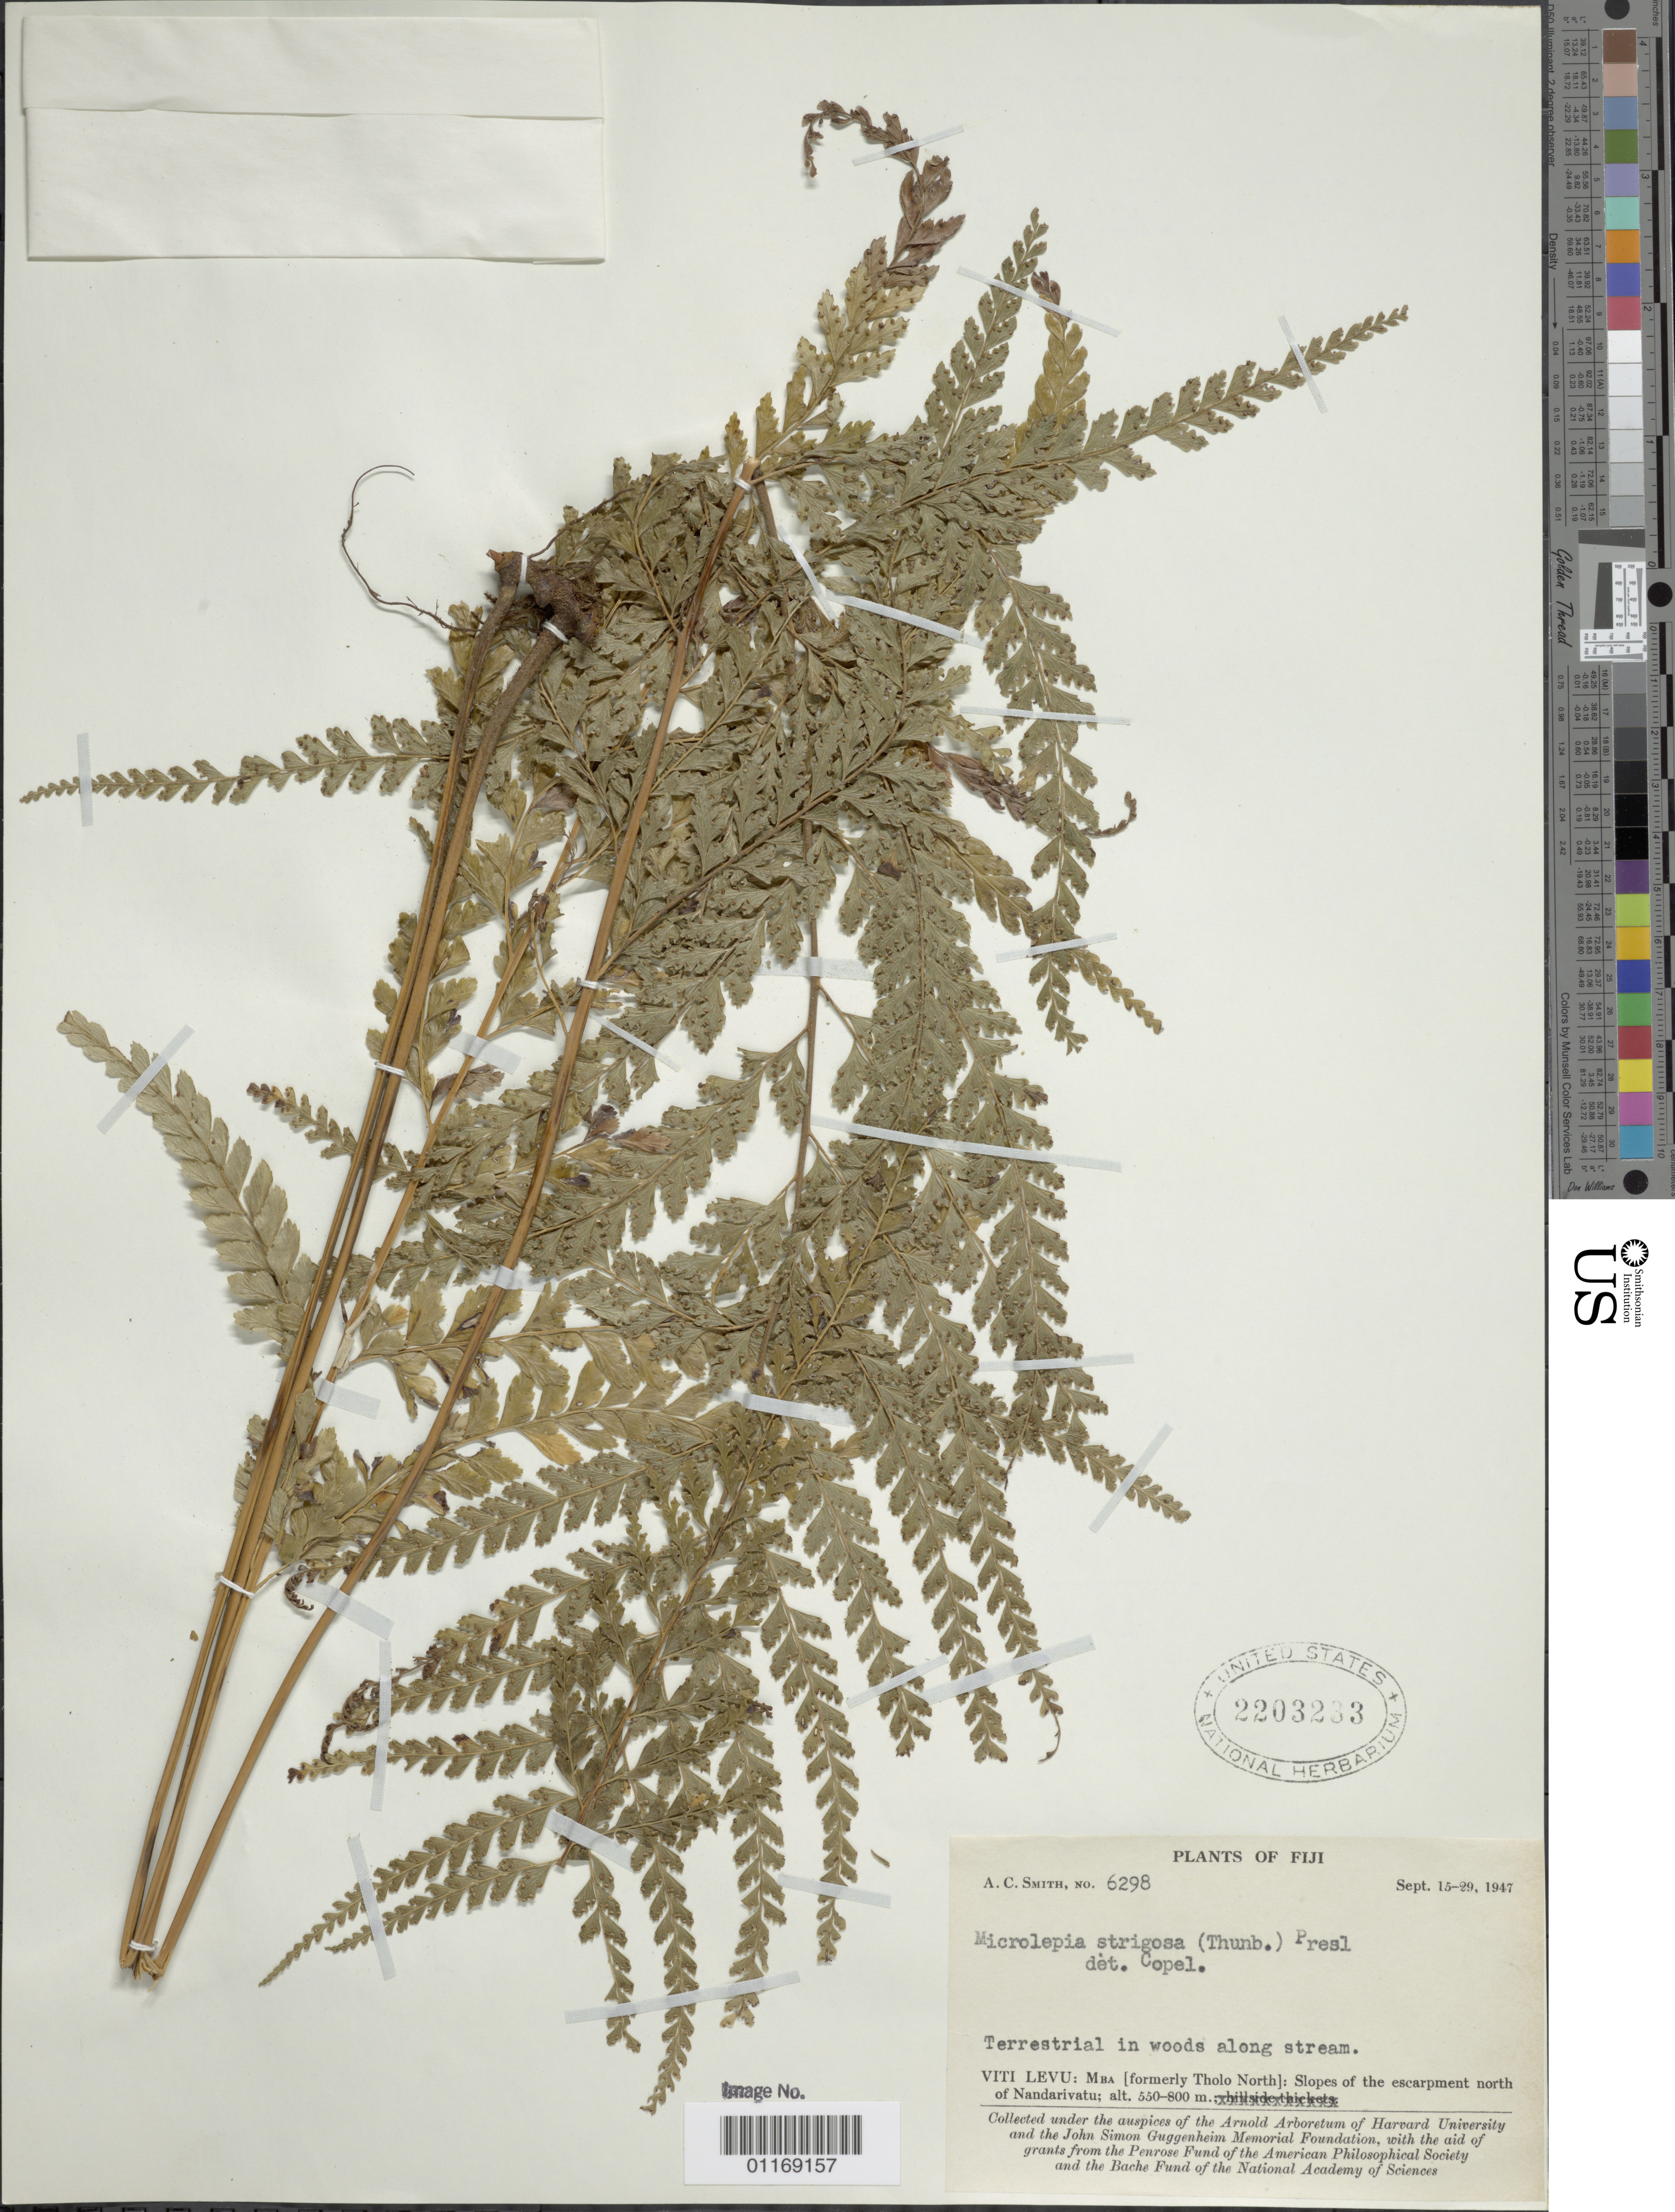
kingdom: Plantae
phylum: Tracheophyta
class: Polypodiopsida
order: Polypodiales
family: Dennstaedtiaceae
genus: Microlepia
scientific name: Microlepia speluncae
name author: (L.) T. Moore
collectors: C. A. Smith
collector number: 6298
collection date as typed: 15 Sep 1947 to 29 Sep 1947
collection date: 1947-09-15/1947-09-29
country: Fiji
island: Viti Levu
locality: MBA (formerly Tholo N.): Slopes of the escarpment N of Nandarivatu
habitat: Woods along stream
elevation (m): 550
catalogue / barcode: US 2203233